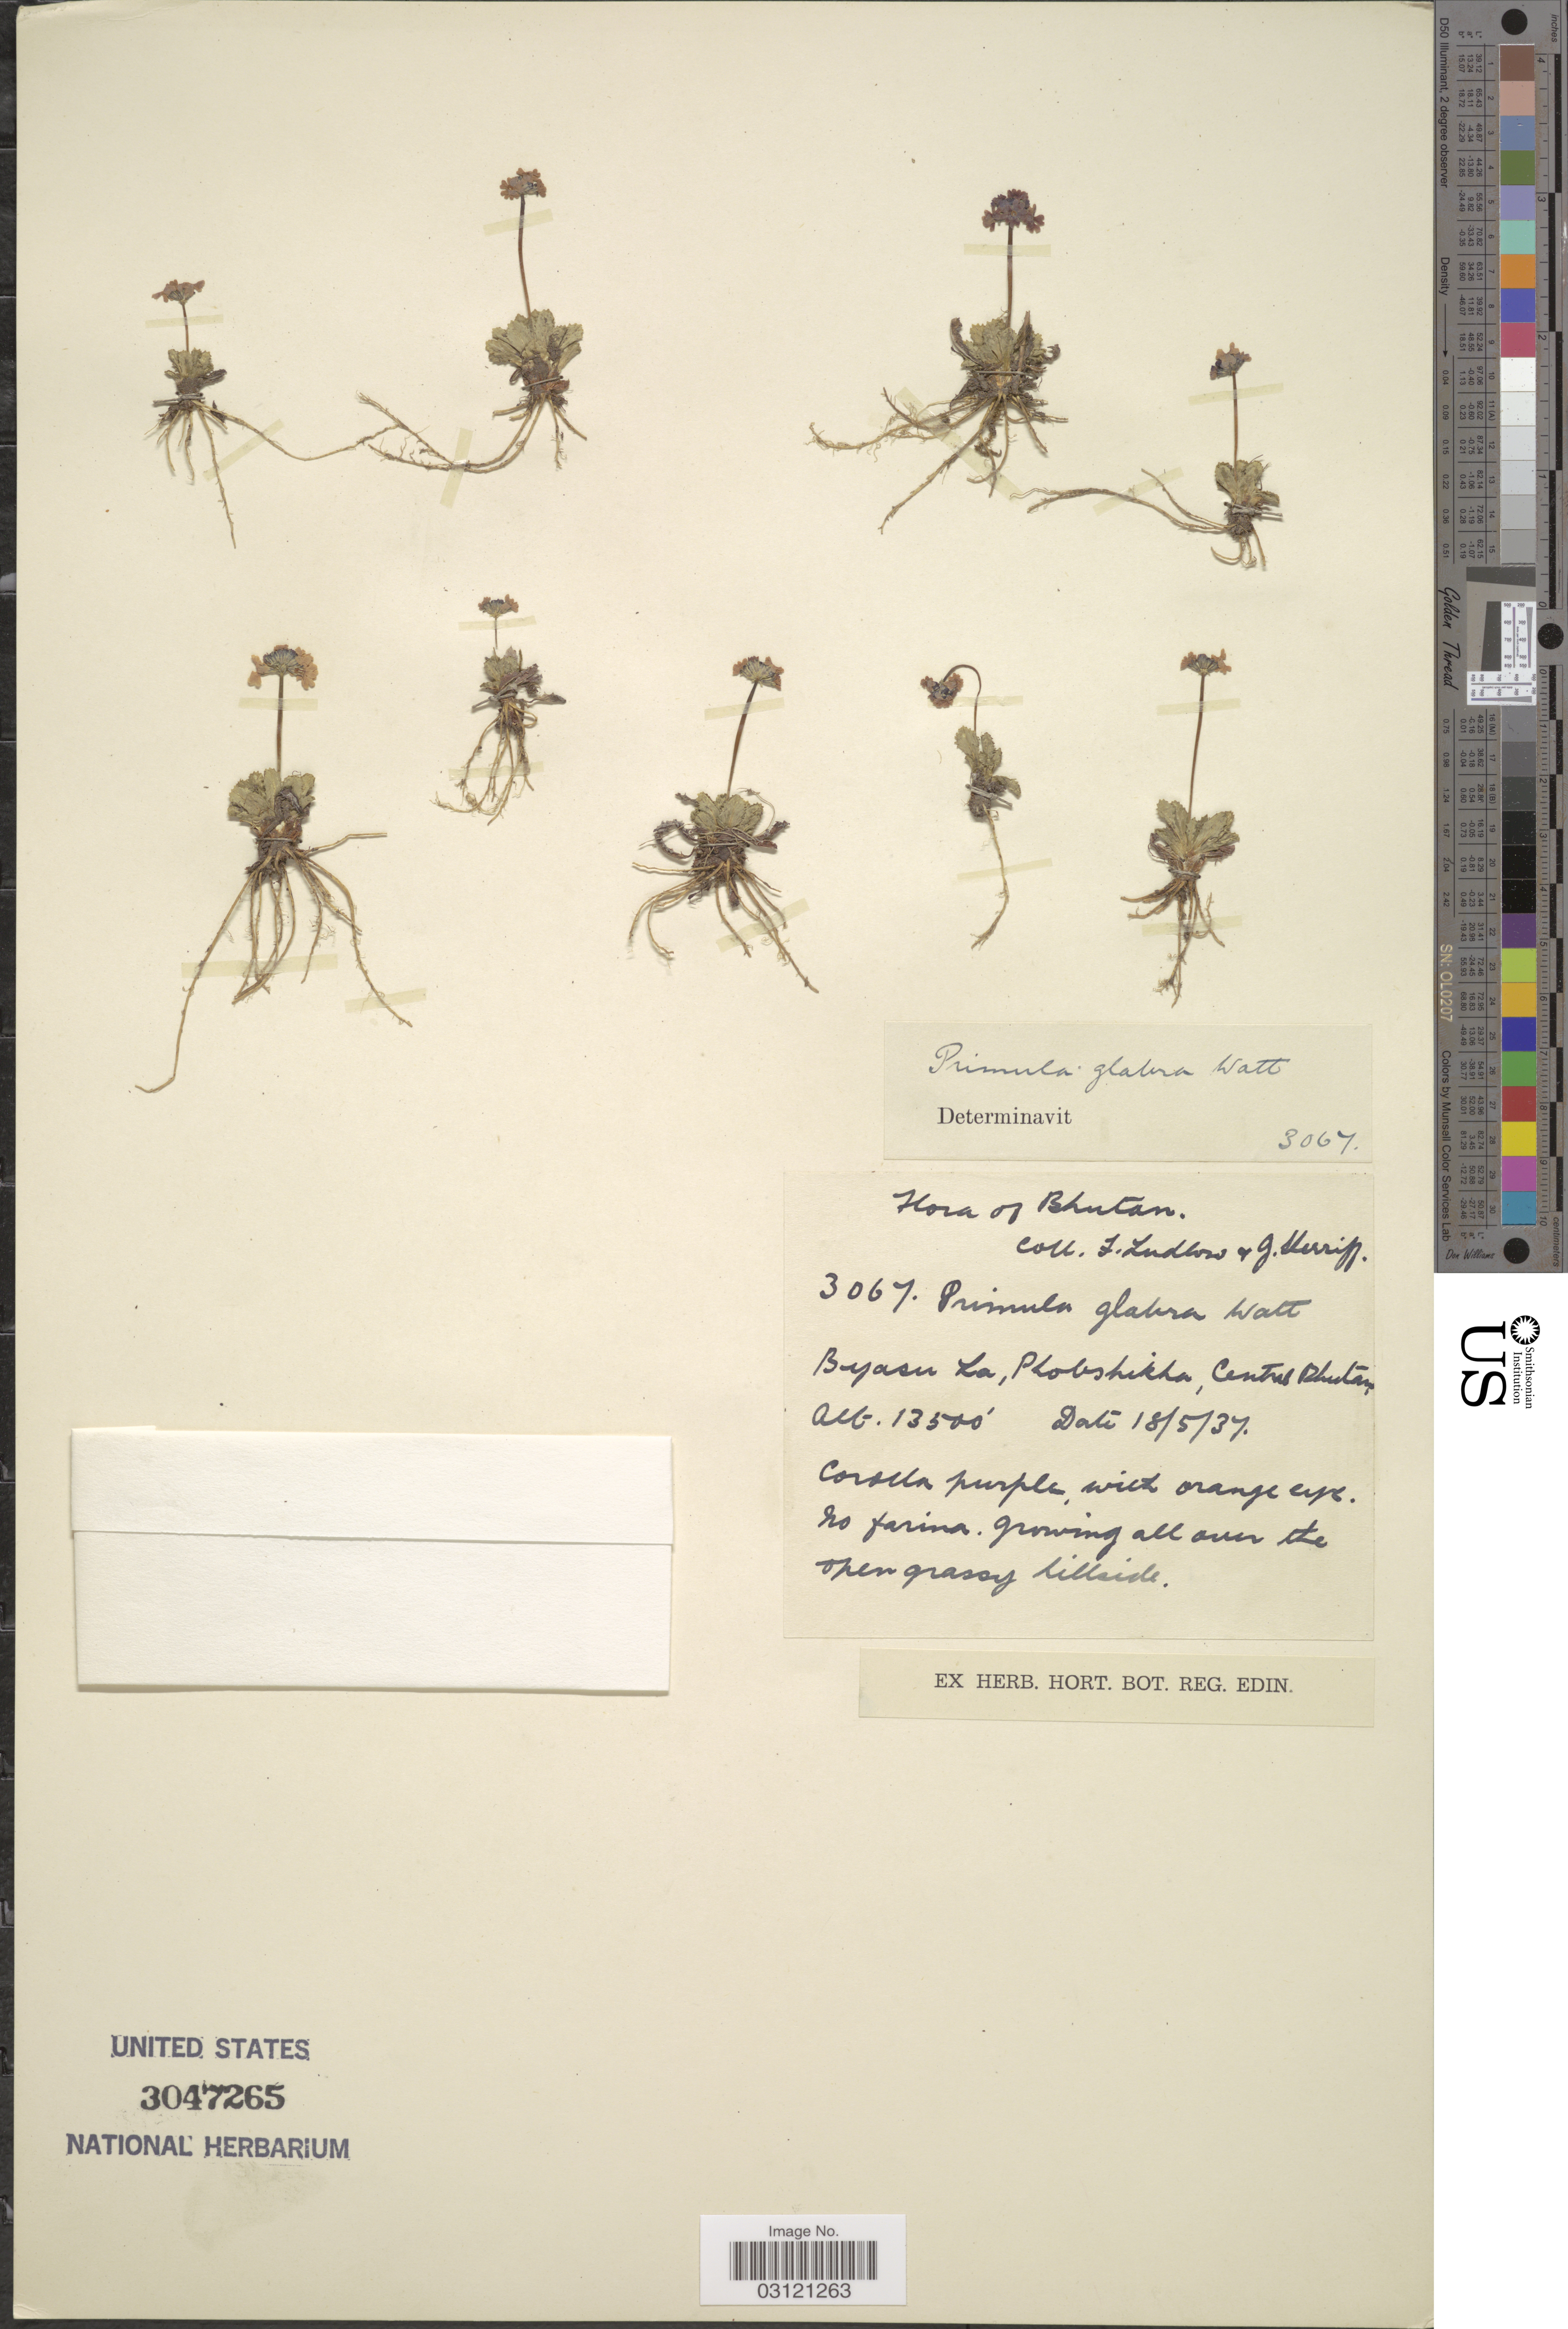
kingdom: Plantae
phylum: Tracheophyta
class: Magnoliopsida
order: Ericales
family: Primulaceae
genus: Primula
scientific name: Primula glabra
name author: Klatt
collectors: F. Ludlow & G. Sherriff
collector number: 3067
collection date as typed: Transcribed d/m/y: 18/5/37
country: Bhutan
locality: Byasu La, Plobshikka, Central Bhutan.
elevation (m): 4115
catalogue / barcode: US 3047265